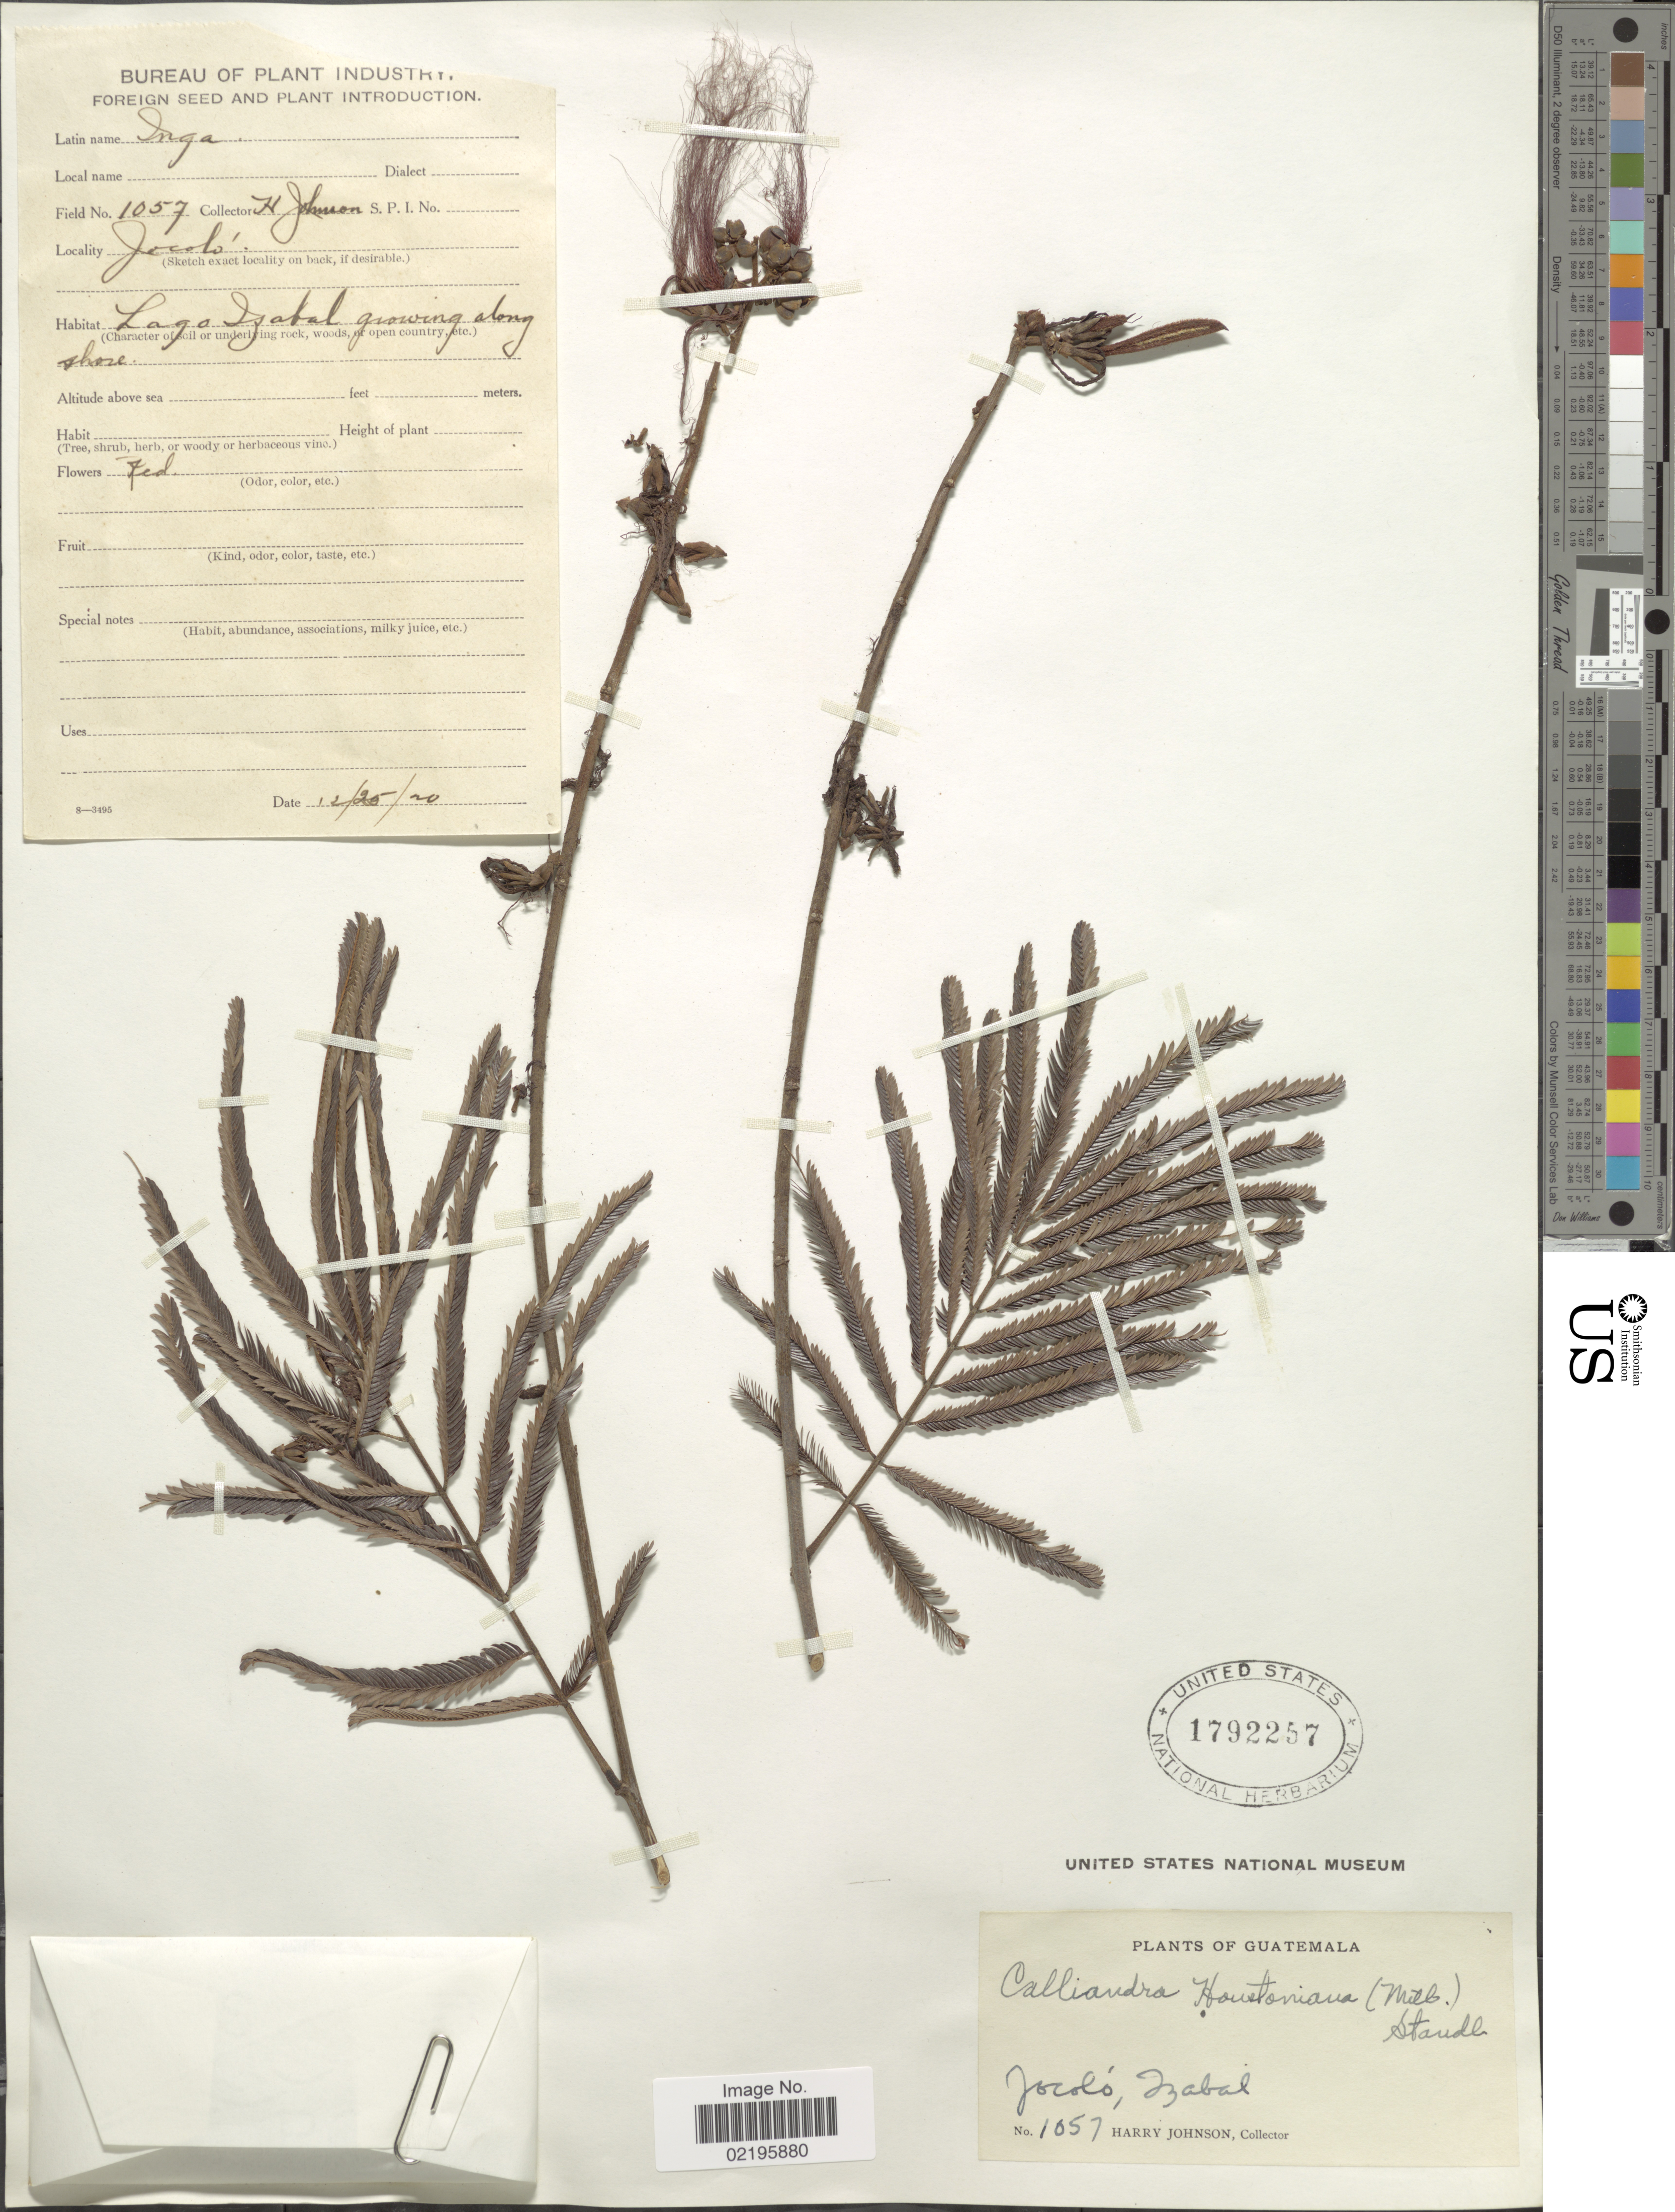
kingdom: Plantae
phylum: Tracheophyta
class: Magnoliopsida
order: Fabales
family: Fabaceae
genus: Calliandra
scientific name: Calliandra houstoniana var. houstoniana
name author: (Mill.) Standl.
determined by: Strong, Mark T., (BOT), Smithsonian Institution - National Museum of Natural History (UNITED STATES)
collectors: H. Johnson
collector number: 1057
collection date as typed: Transcribed d/m/y: 25/12/20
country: Guatemala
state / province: Izabal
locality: Jocolo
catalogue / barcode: US 1792257